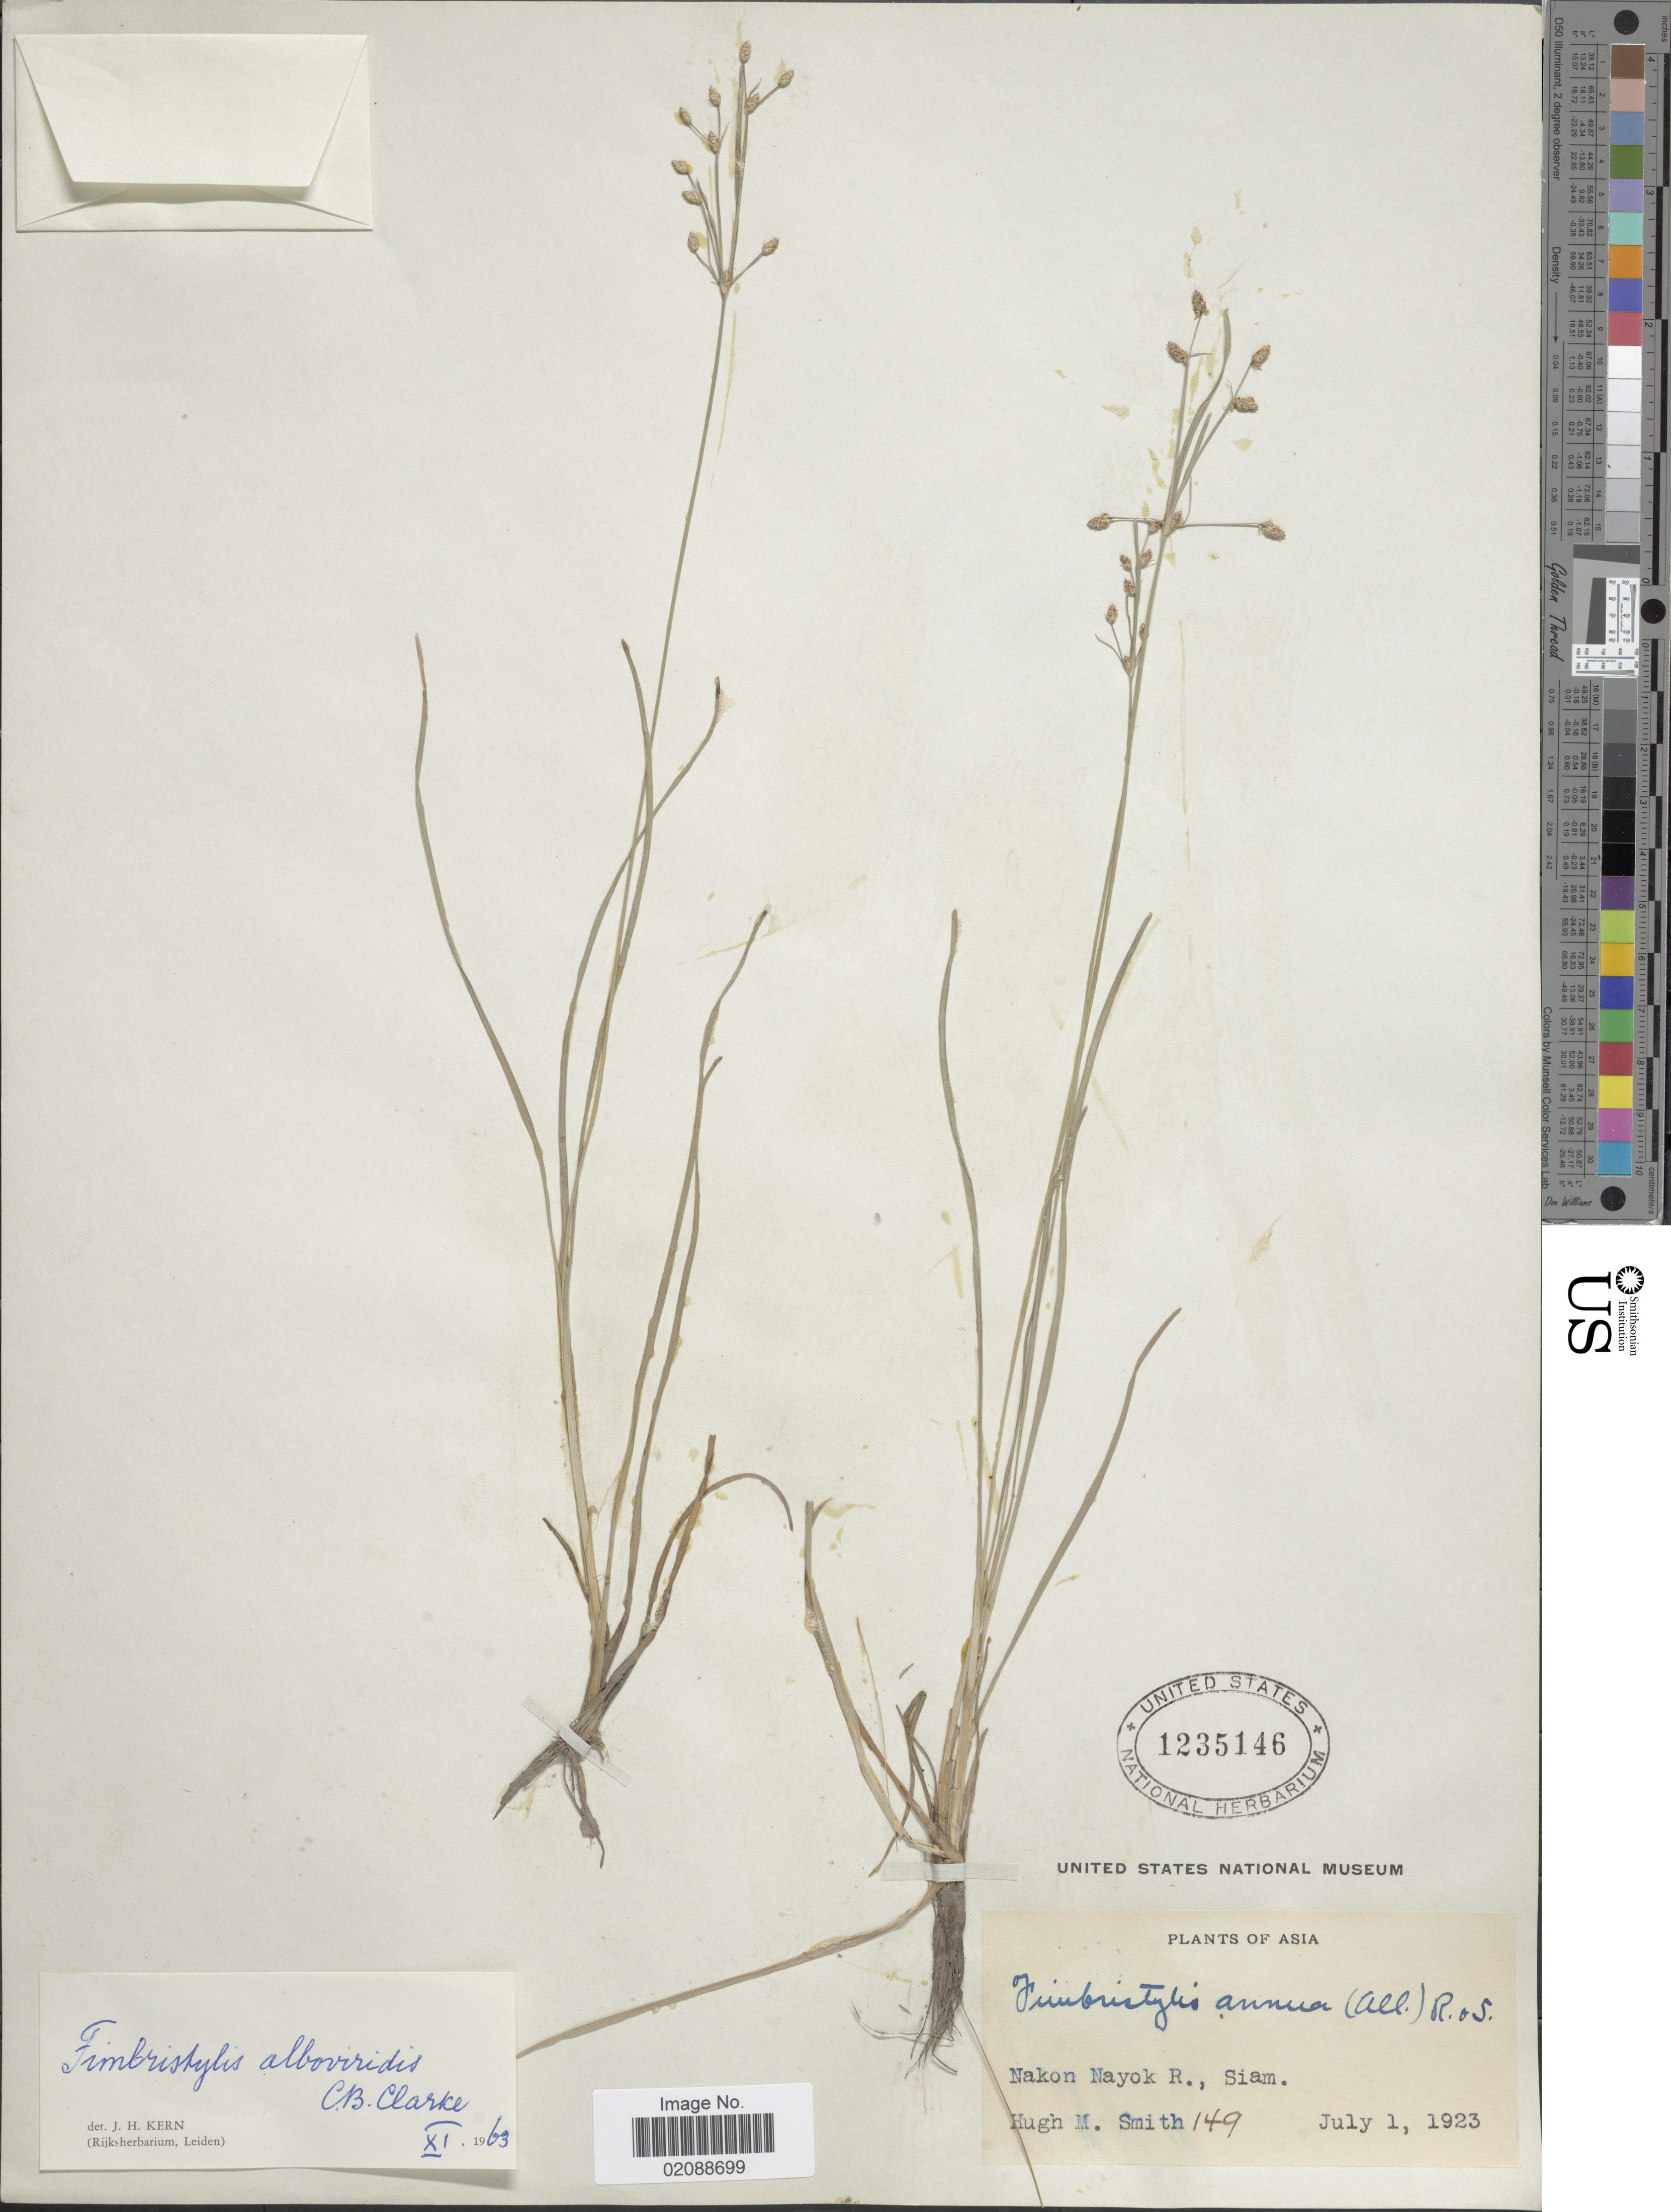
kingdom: Plantae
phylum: Tracheophyta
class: Liliopsida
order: Poales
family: Cyperaceae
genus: Fimbristylis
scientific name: Fimbristylis alboviridis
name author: C.B. Clarke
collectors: H. M. Smith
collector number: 149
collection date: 1923-07-01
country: Thailand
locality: Nakon Nayok R. , Siam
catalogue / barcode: US 1235146